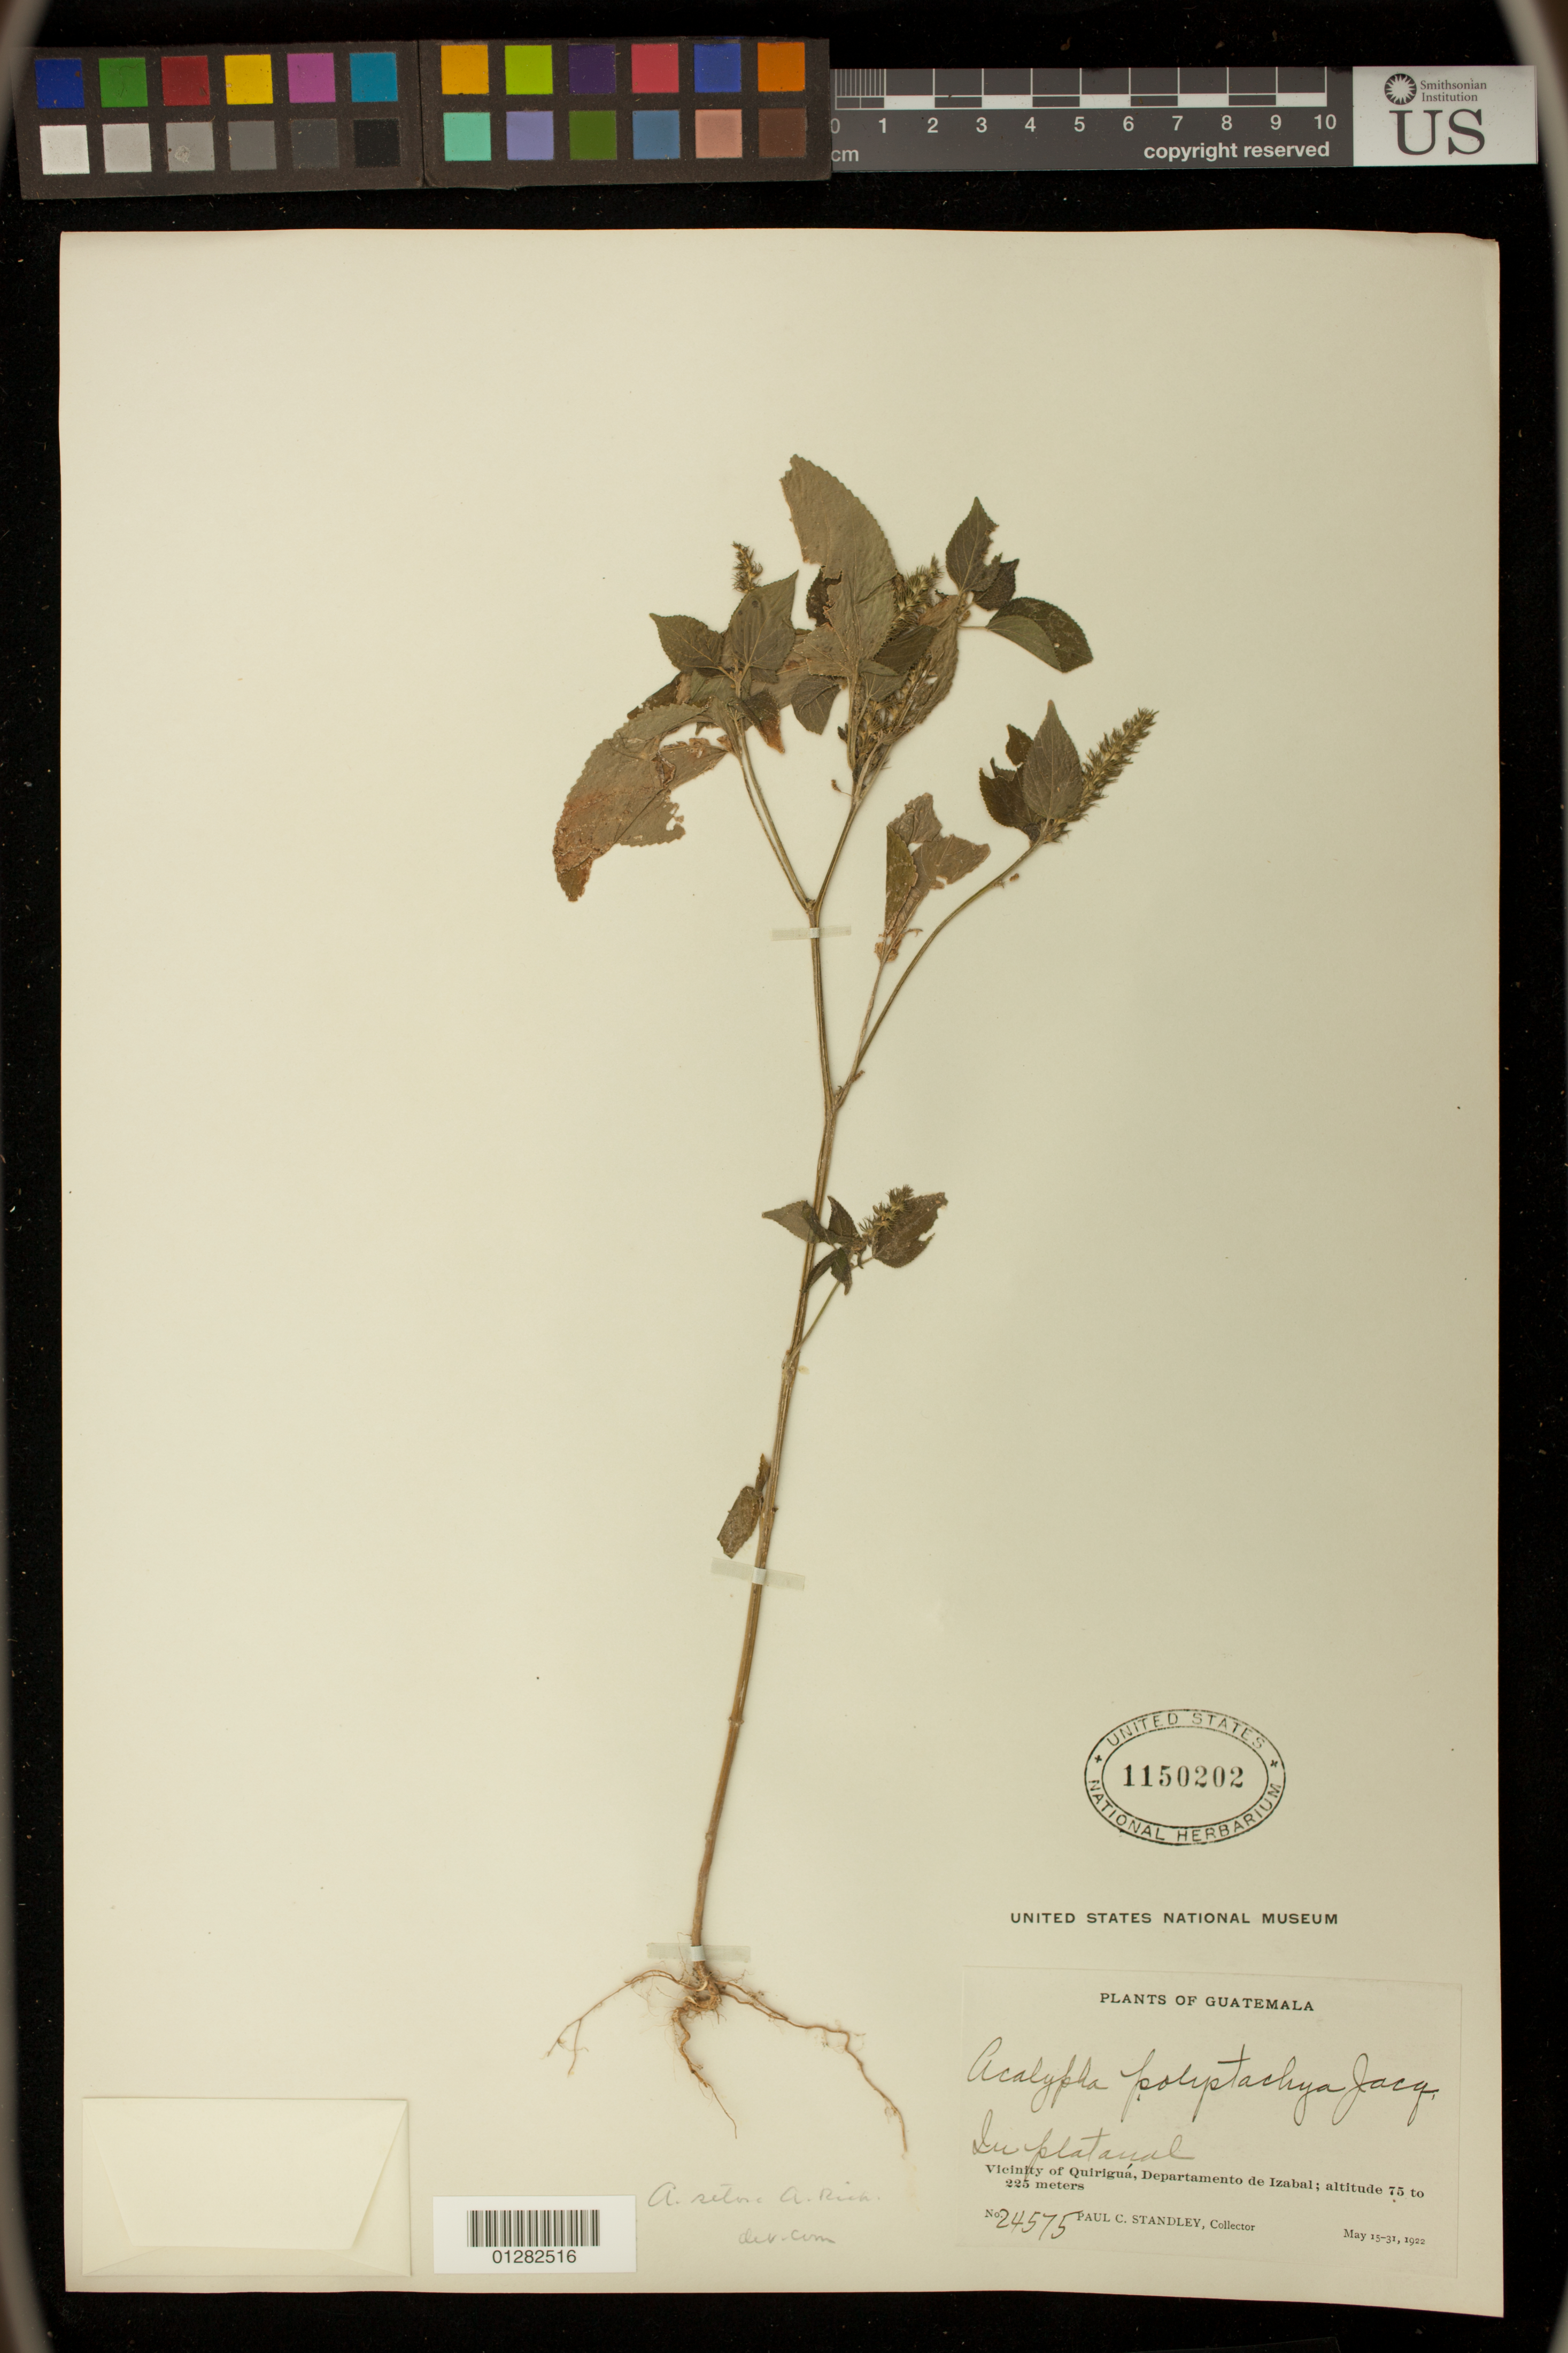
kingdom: Plantae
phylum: Tracheophyta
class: Magnoliopsida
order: Malpighiales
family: Euphorbiaceae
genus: Acalypha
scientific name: Acalypha setosa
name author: A. Rich.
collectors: W. G. Wright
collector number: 24575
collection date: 1922-05-15/1922-05-31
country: Guatemala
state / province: Izabal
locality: Vicinity of Quirigua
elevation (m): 75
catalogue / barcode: US 1150202